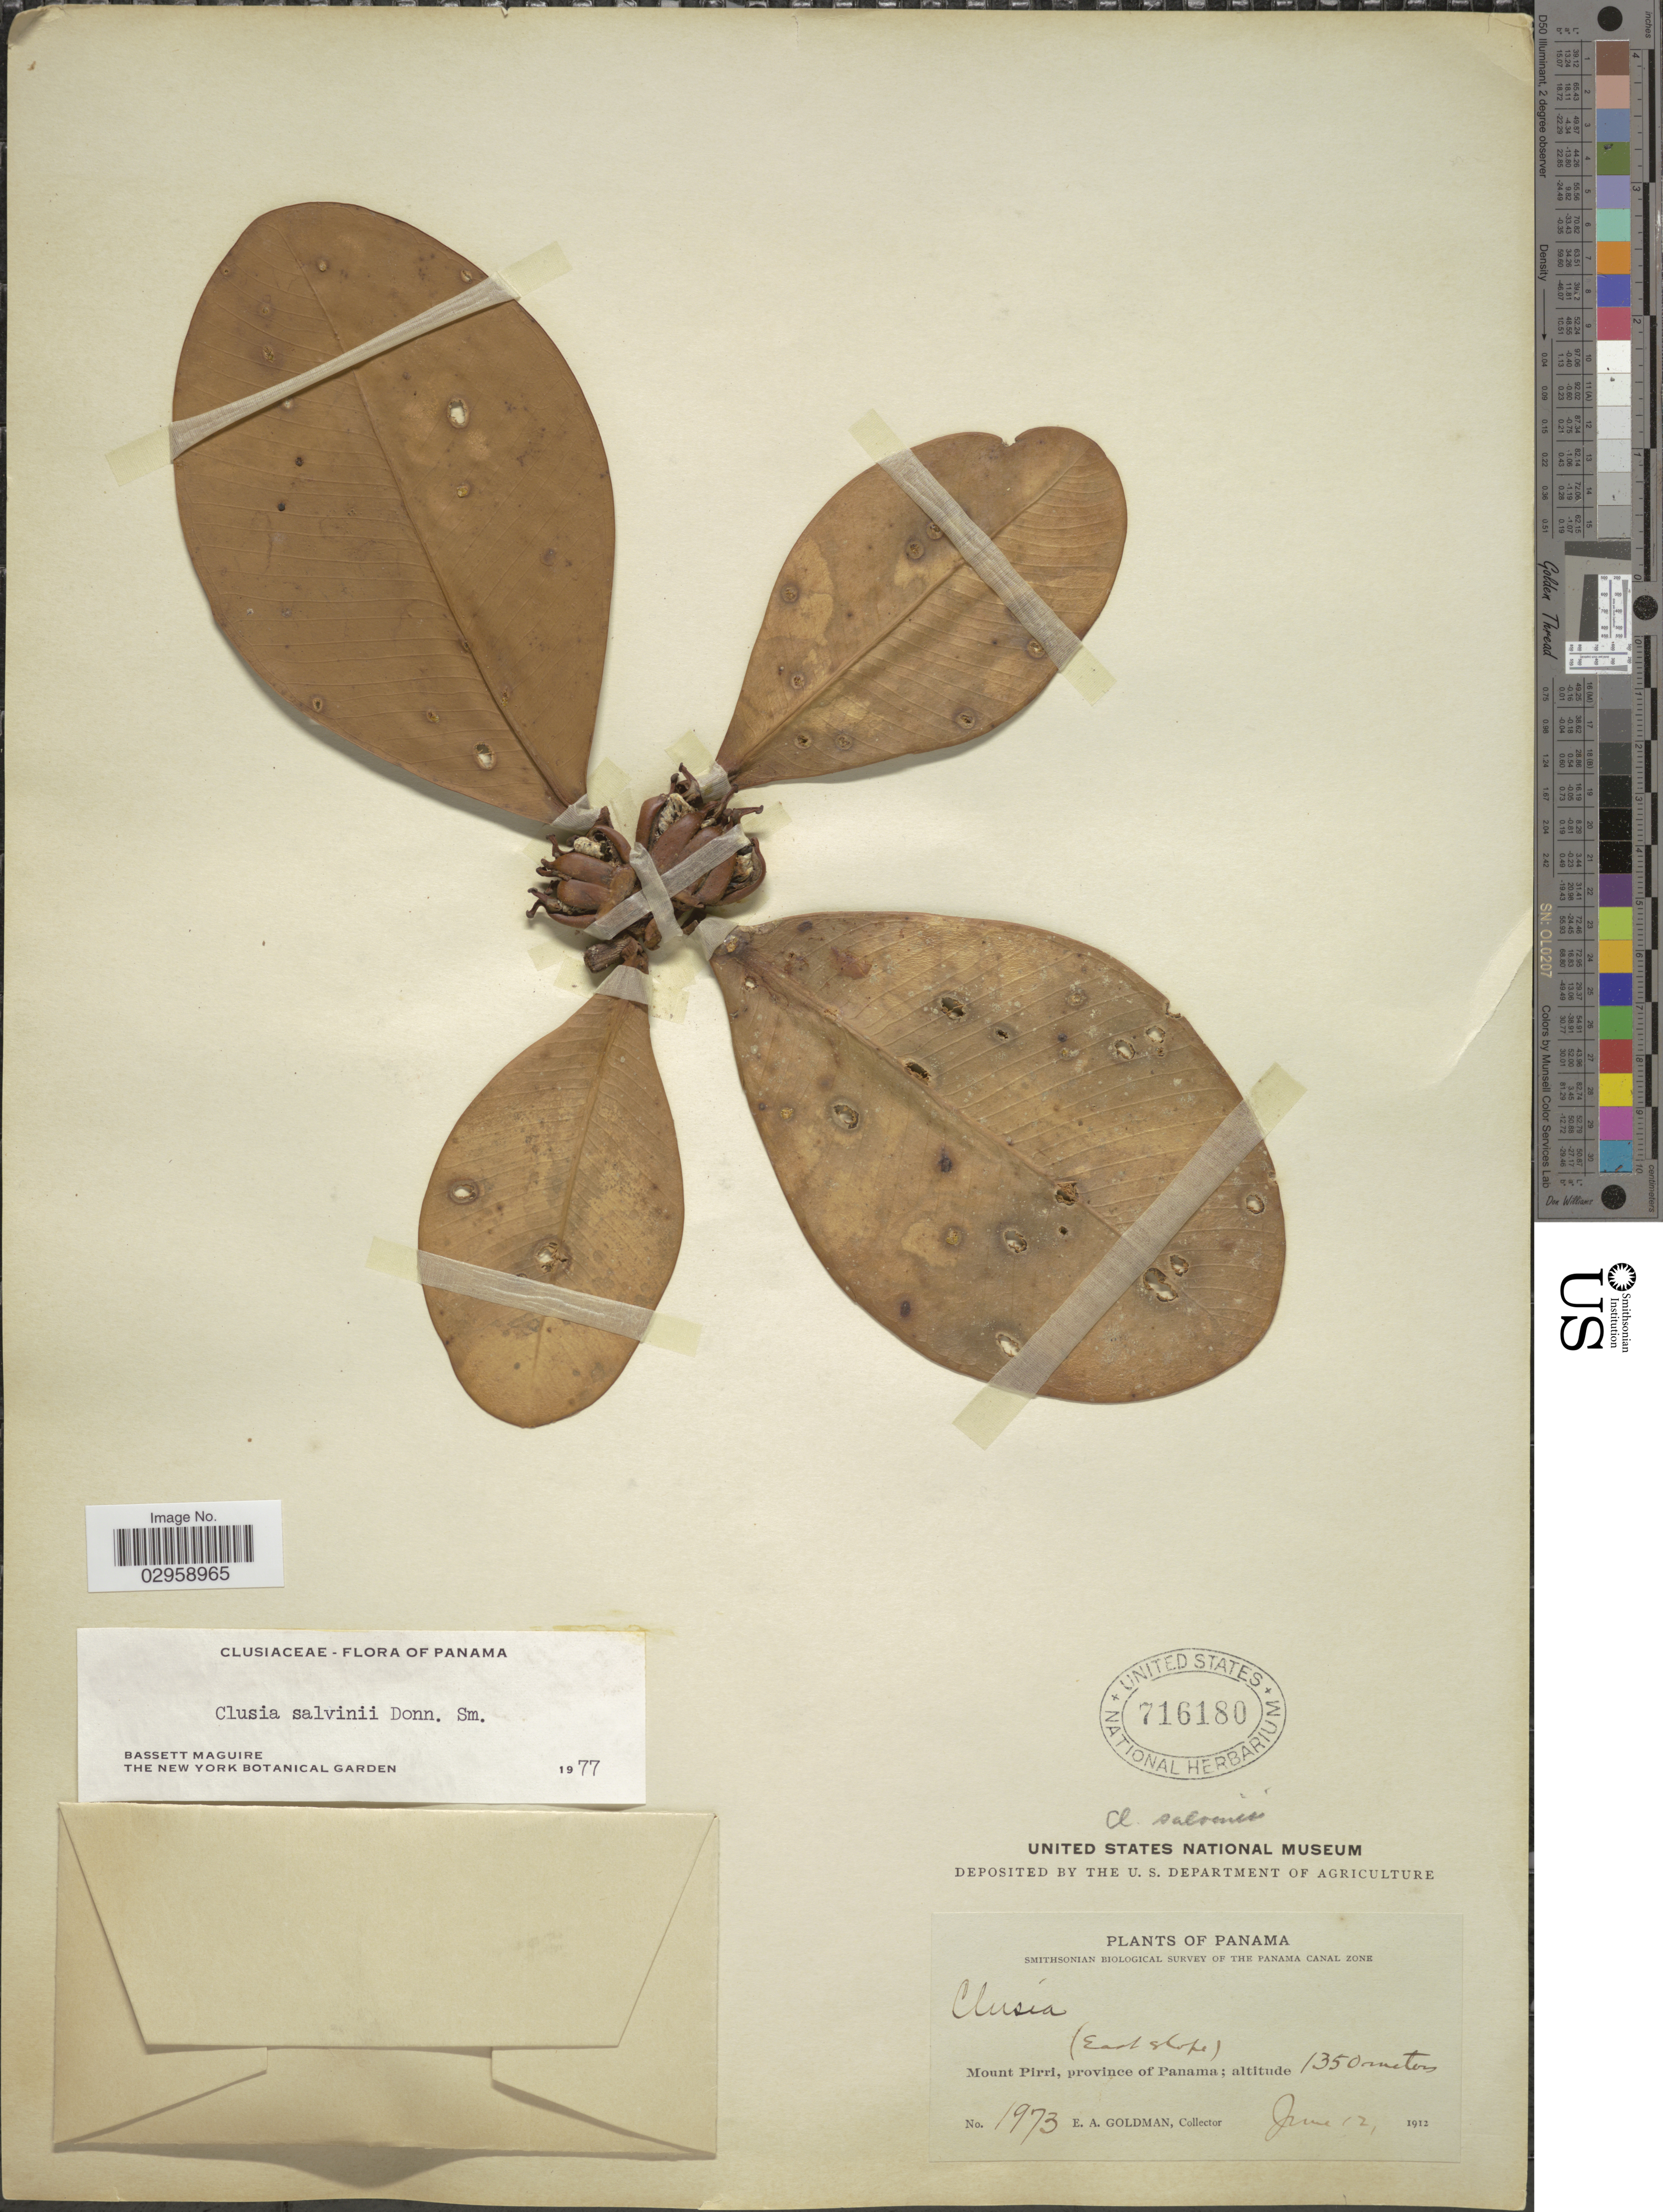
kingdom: Plantae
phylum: Tracheophyta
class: Magnoliopsida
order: Malpighiales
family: Clusiaceae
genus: Clusia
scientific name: Clusia salvinii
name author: Donn. Sm.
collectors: E. A. Goldman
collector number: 1973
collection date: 1912-06-12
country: Panama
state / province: Panamá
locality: Mount Pirri. (East slope).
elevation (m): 1350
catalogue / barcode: US 716180